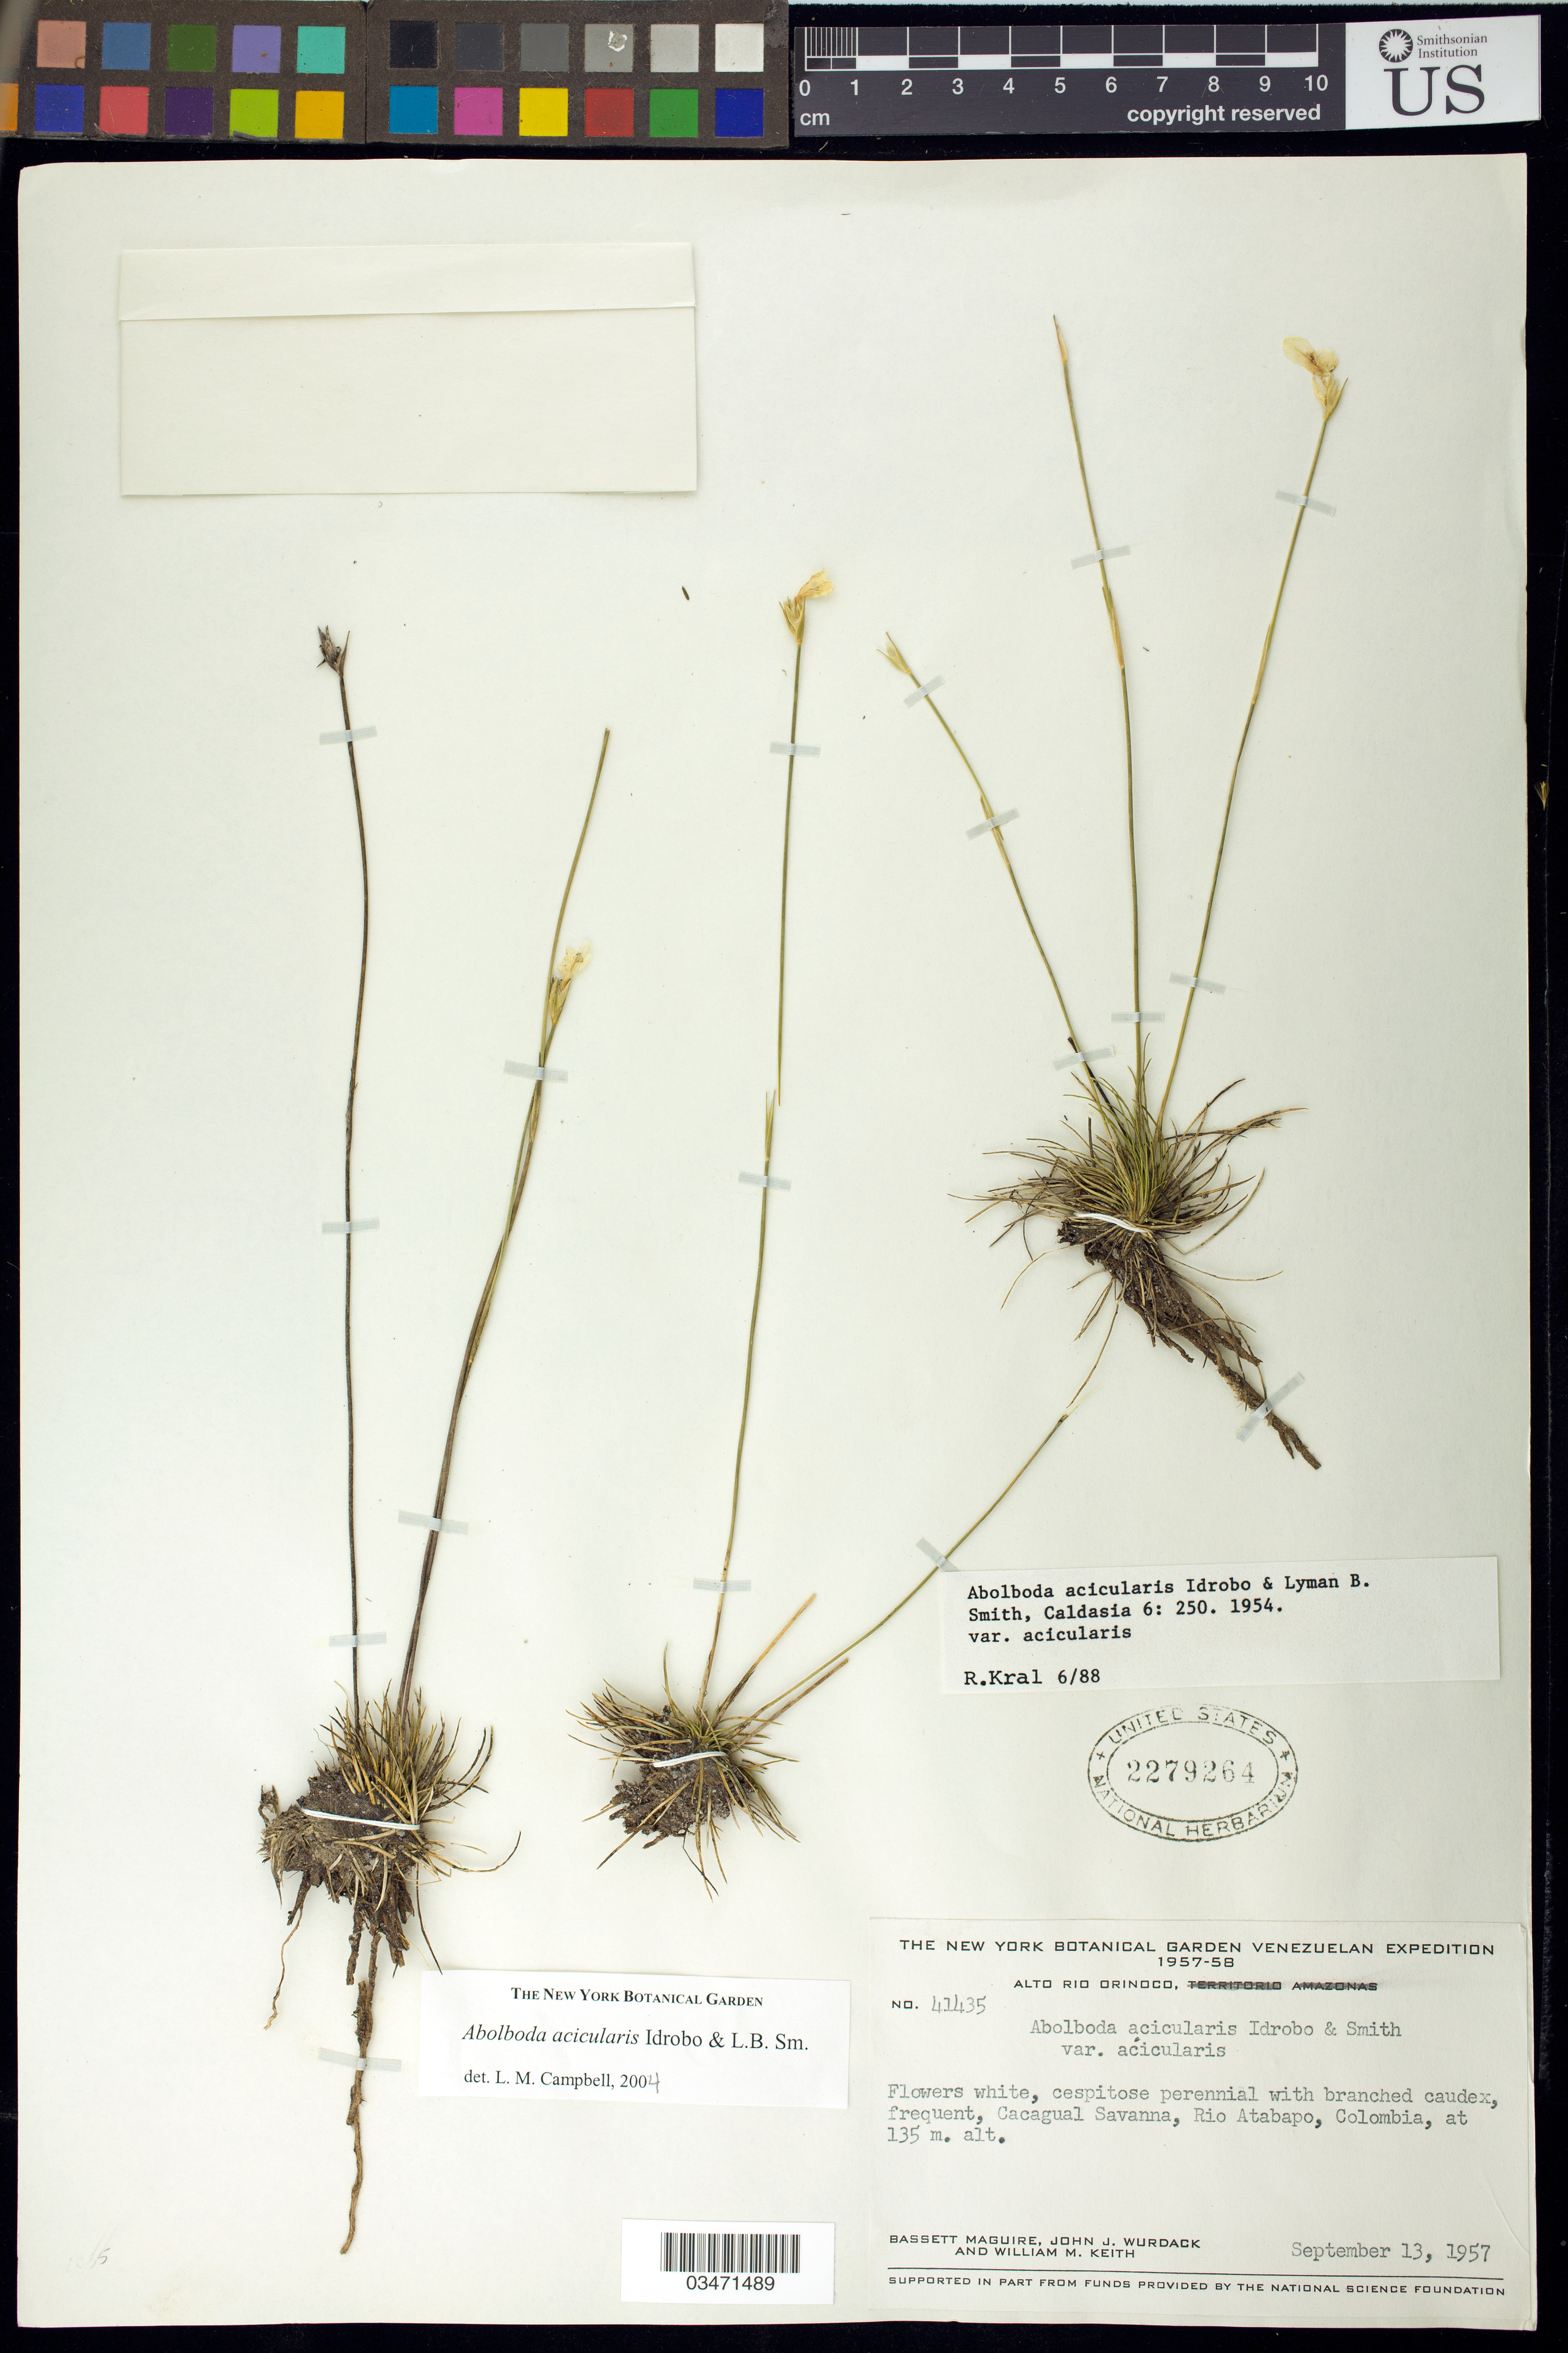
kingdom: Plantae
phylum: Tracheophyta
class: Liliopsida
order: Poales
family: Xyridaceae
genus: Abolboda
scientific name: Abolboda acicularis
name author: Idrobo & L.B. Sm. in Idrobo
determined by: Campbell, L. M.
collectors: B. Maguire, J. J. Wurdack & W. Keith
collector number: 41435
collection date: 1957-09-13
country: Venezuela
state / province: Amazonas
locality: Río Orinoco, Cacagual Savanna; Río Atabapo, Colombia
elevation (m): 135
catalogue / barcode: US 2279264